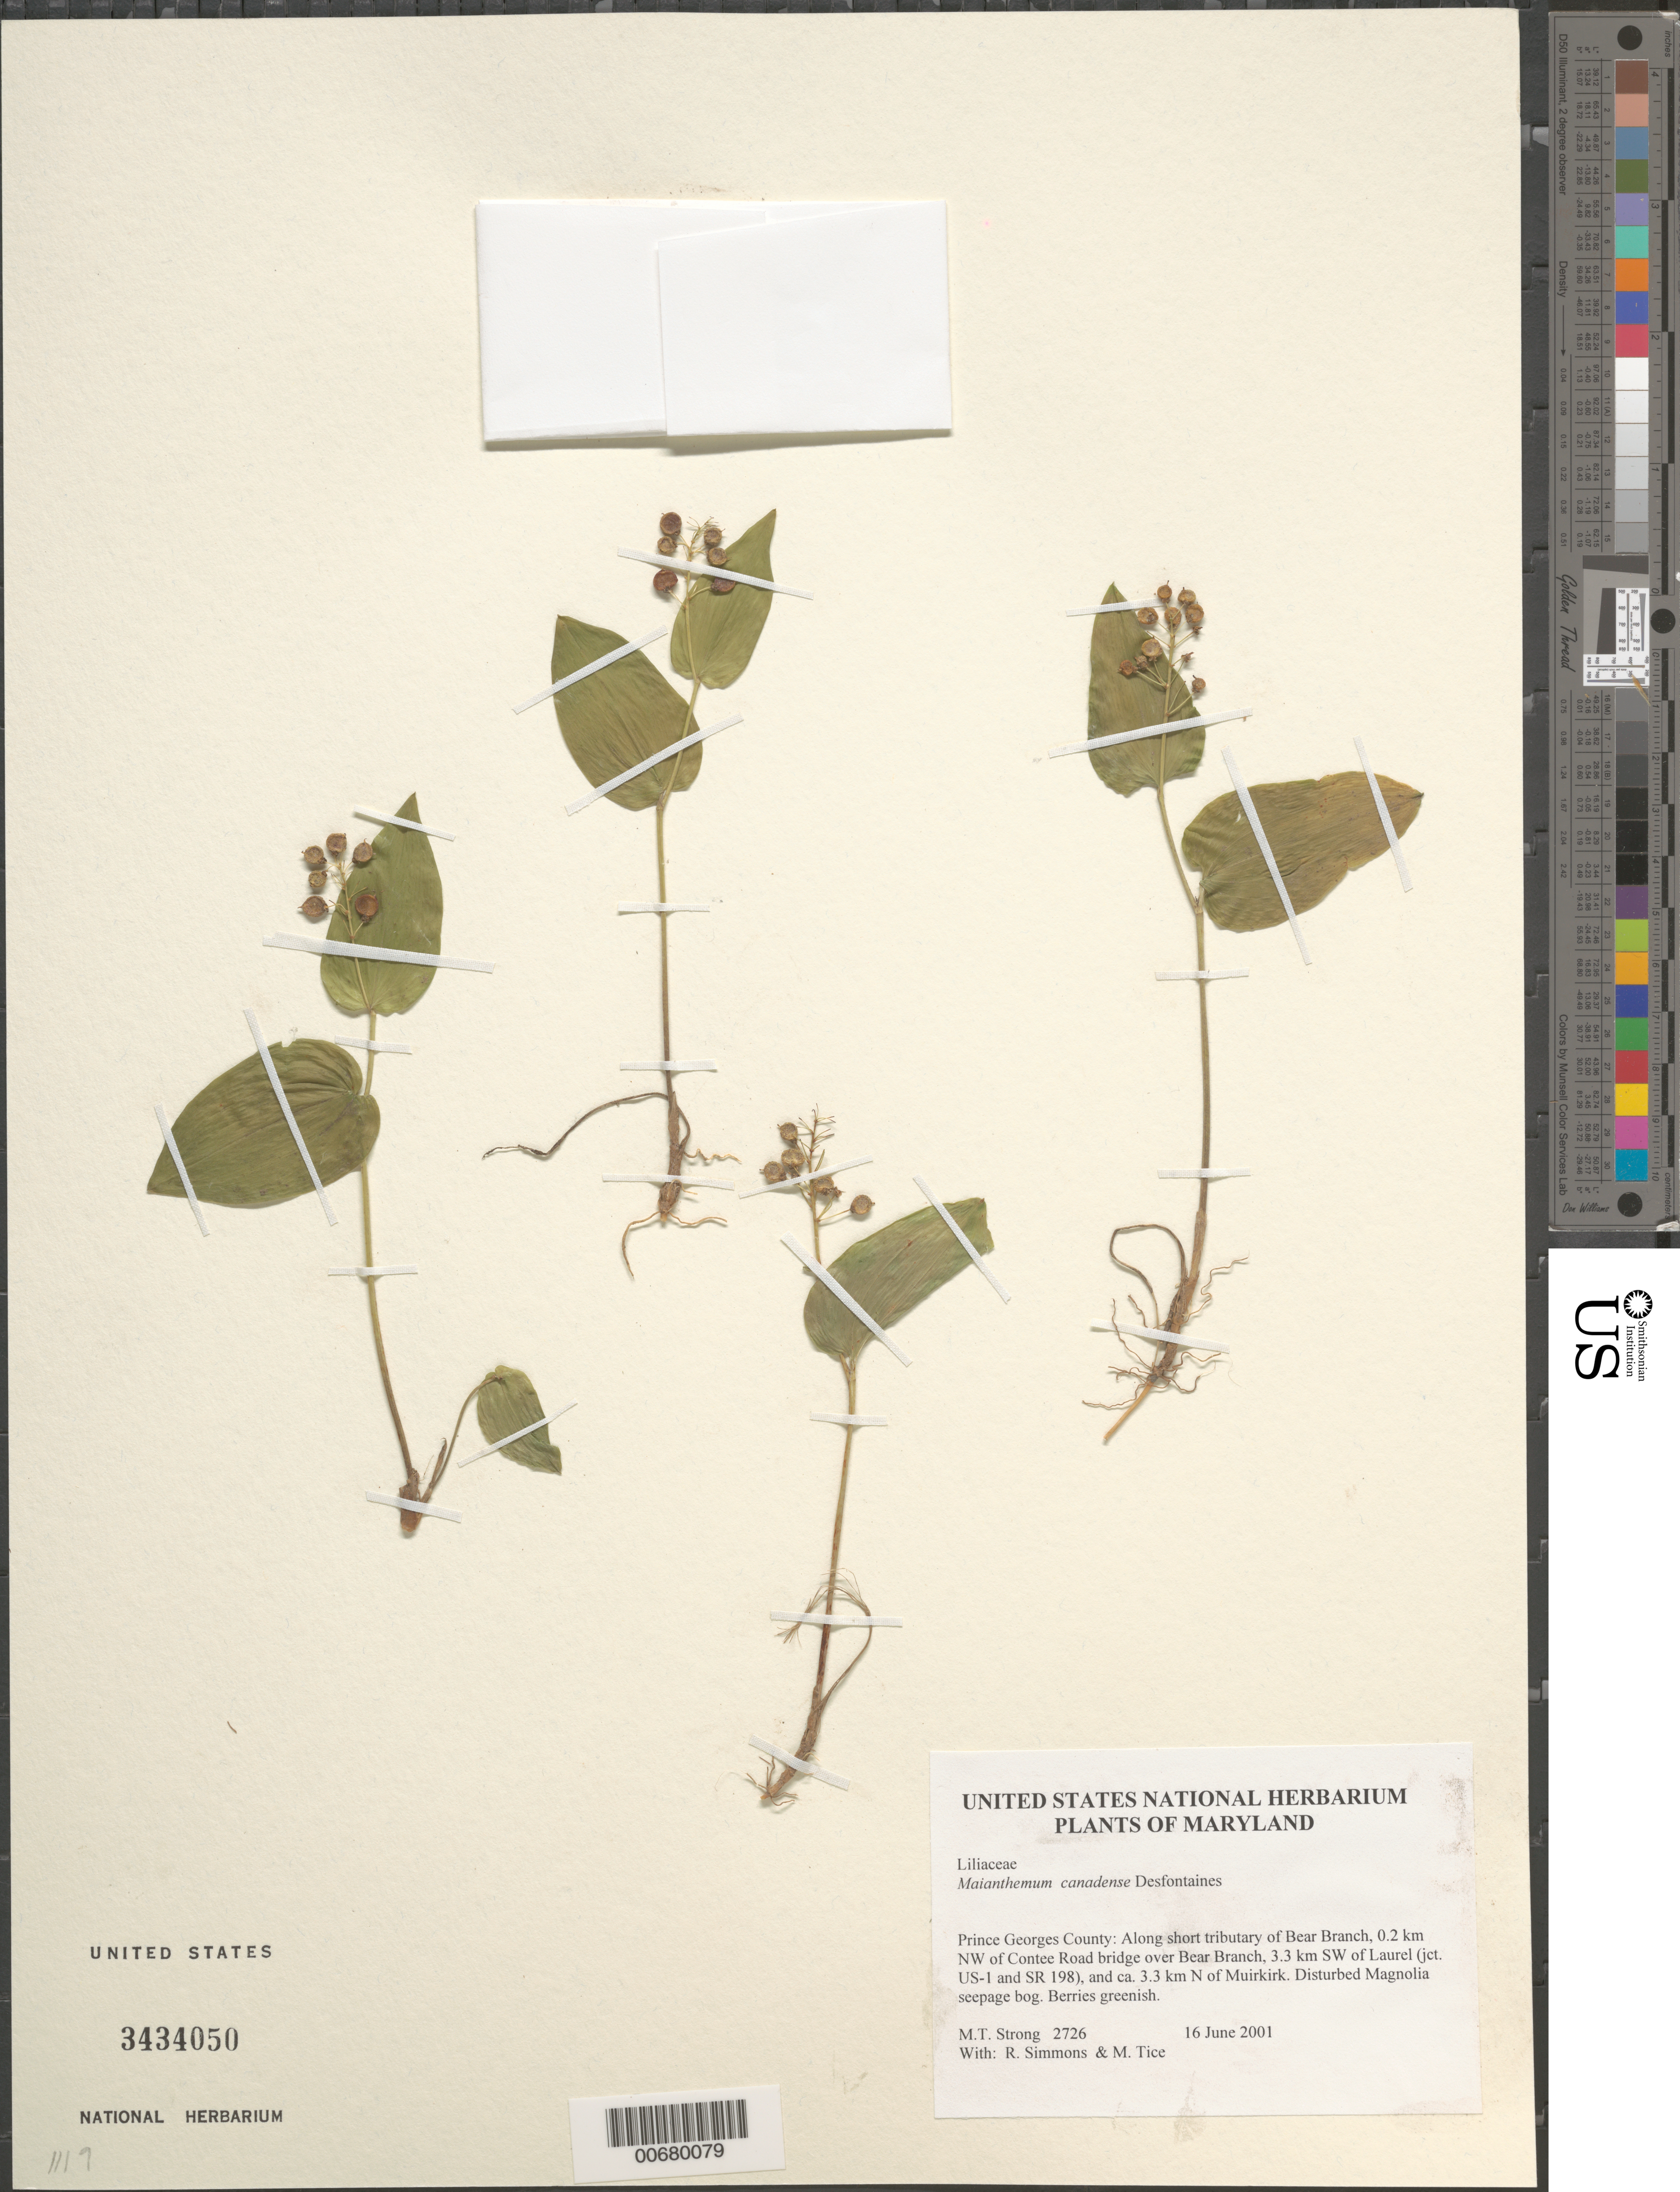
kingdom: Plantae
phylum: Tracheophyta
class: Liliopsida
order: Asparagales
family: Asparagaceae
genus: Maianthemum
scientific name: Maianthemum canadense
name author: Desf.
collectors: M. T. Strong, R. Simmons & M. Tice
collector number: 2726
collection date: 2001-06-16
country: United States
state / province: Maryland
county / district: Prince George's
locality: Prince Georges County: Along short tributary of Bear Branch, 0.2 km NW of Contee Road bridge over Bear Branch, 3.3 km SW of Laurel (jct. US-1 and SR 198), and ca. 3.3 km N of Muirkirk.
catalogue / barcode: US 3434050